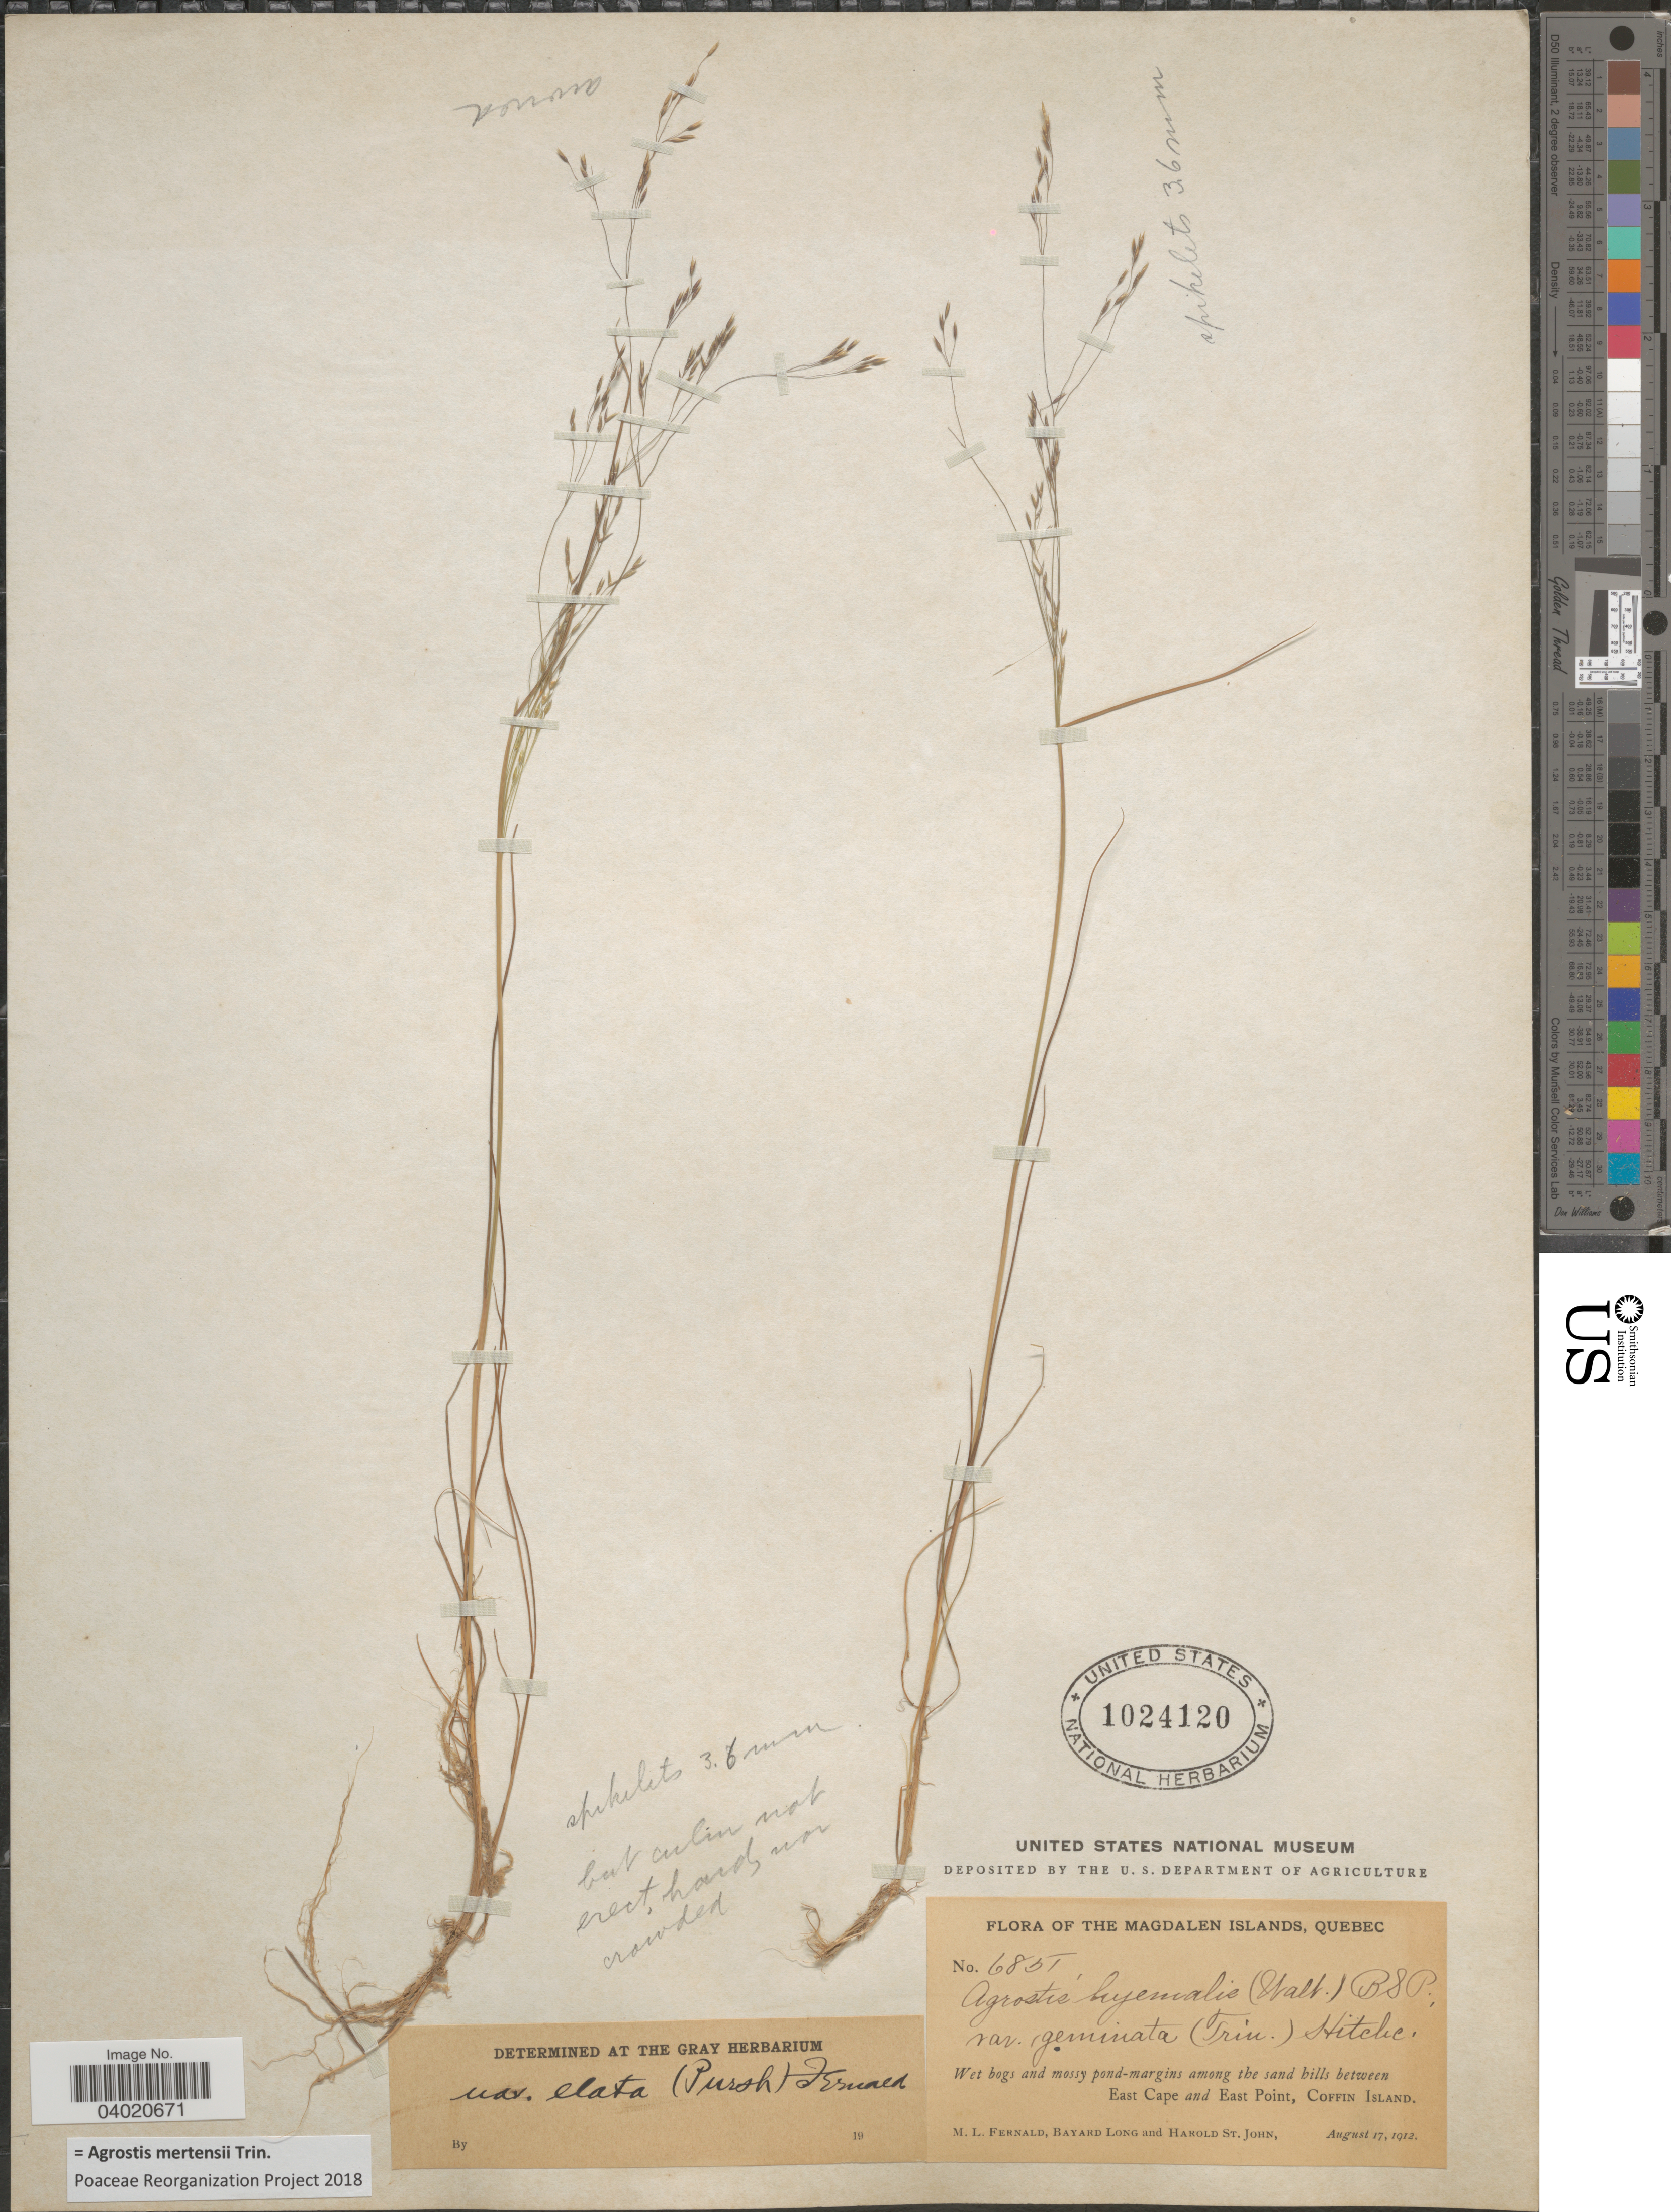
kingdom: Plantae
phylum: Tracheophyta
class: Liliopsida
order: Poales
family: Poaceae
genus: Agrostis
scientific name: Agrostis mertensii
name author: Trin.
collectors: M. L. Fernald, B. Long & H. St. John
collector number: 6851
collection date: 1912-08-17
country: Canada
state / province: Quebec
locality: The Magdalen Islands. Wet bogs and mossy pond-margins among the sand hills between East Cape and East Point, Coffin Island.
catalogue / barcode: US 1024120